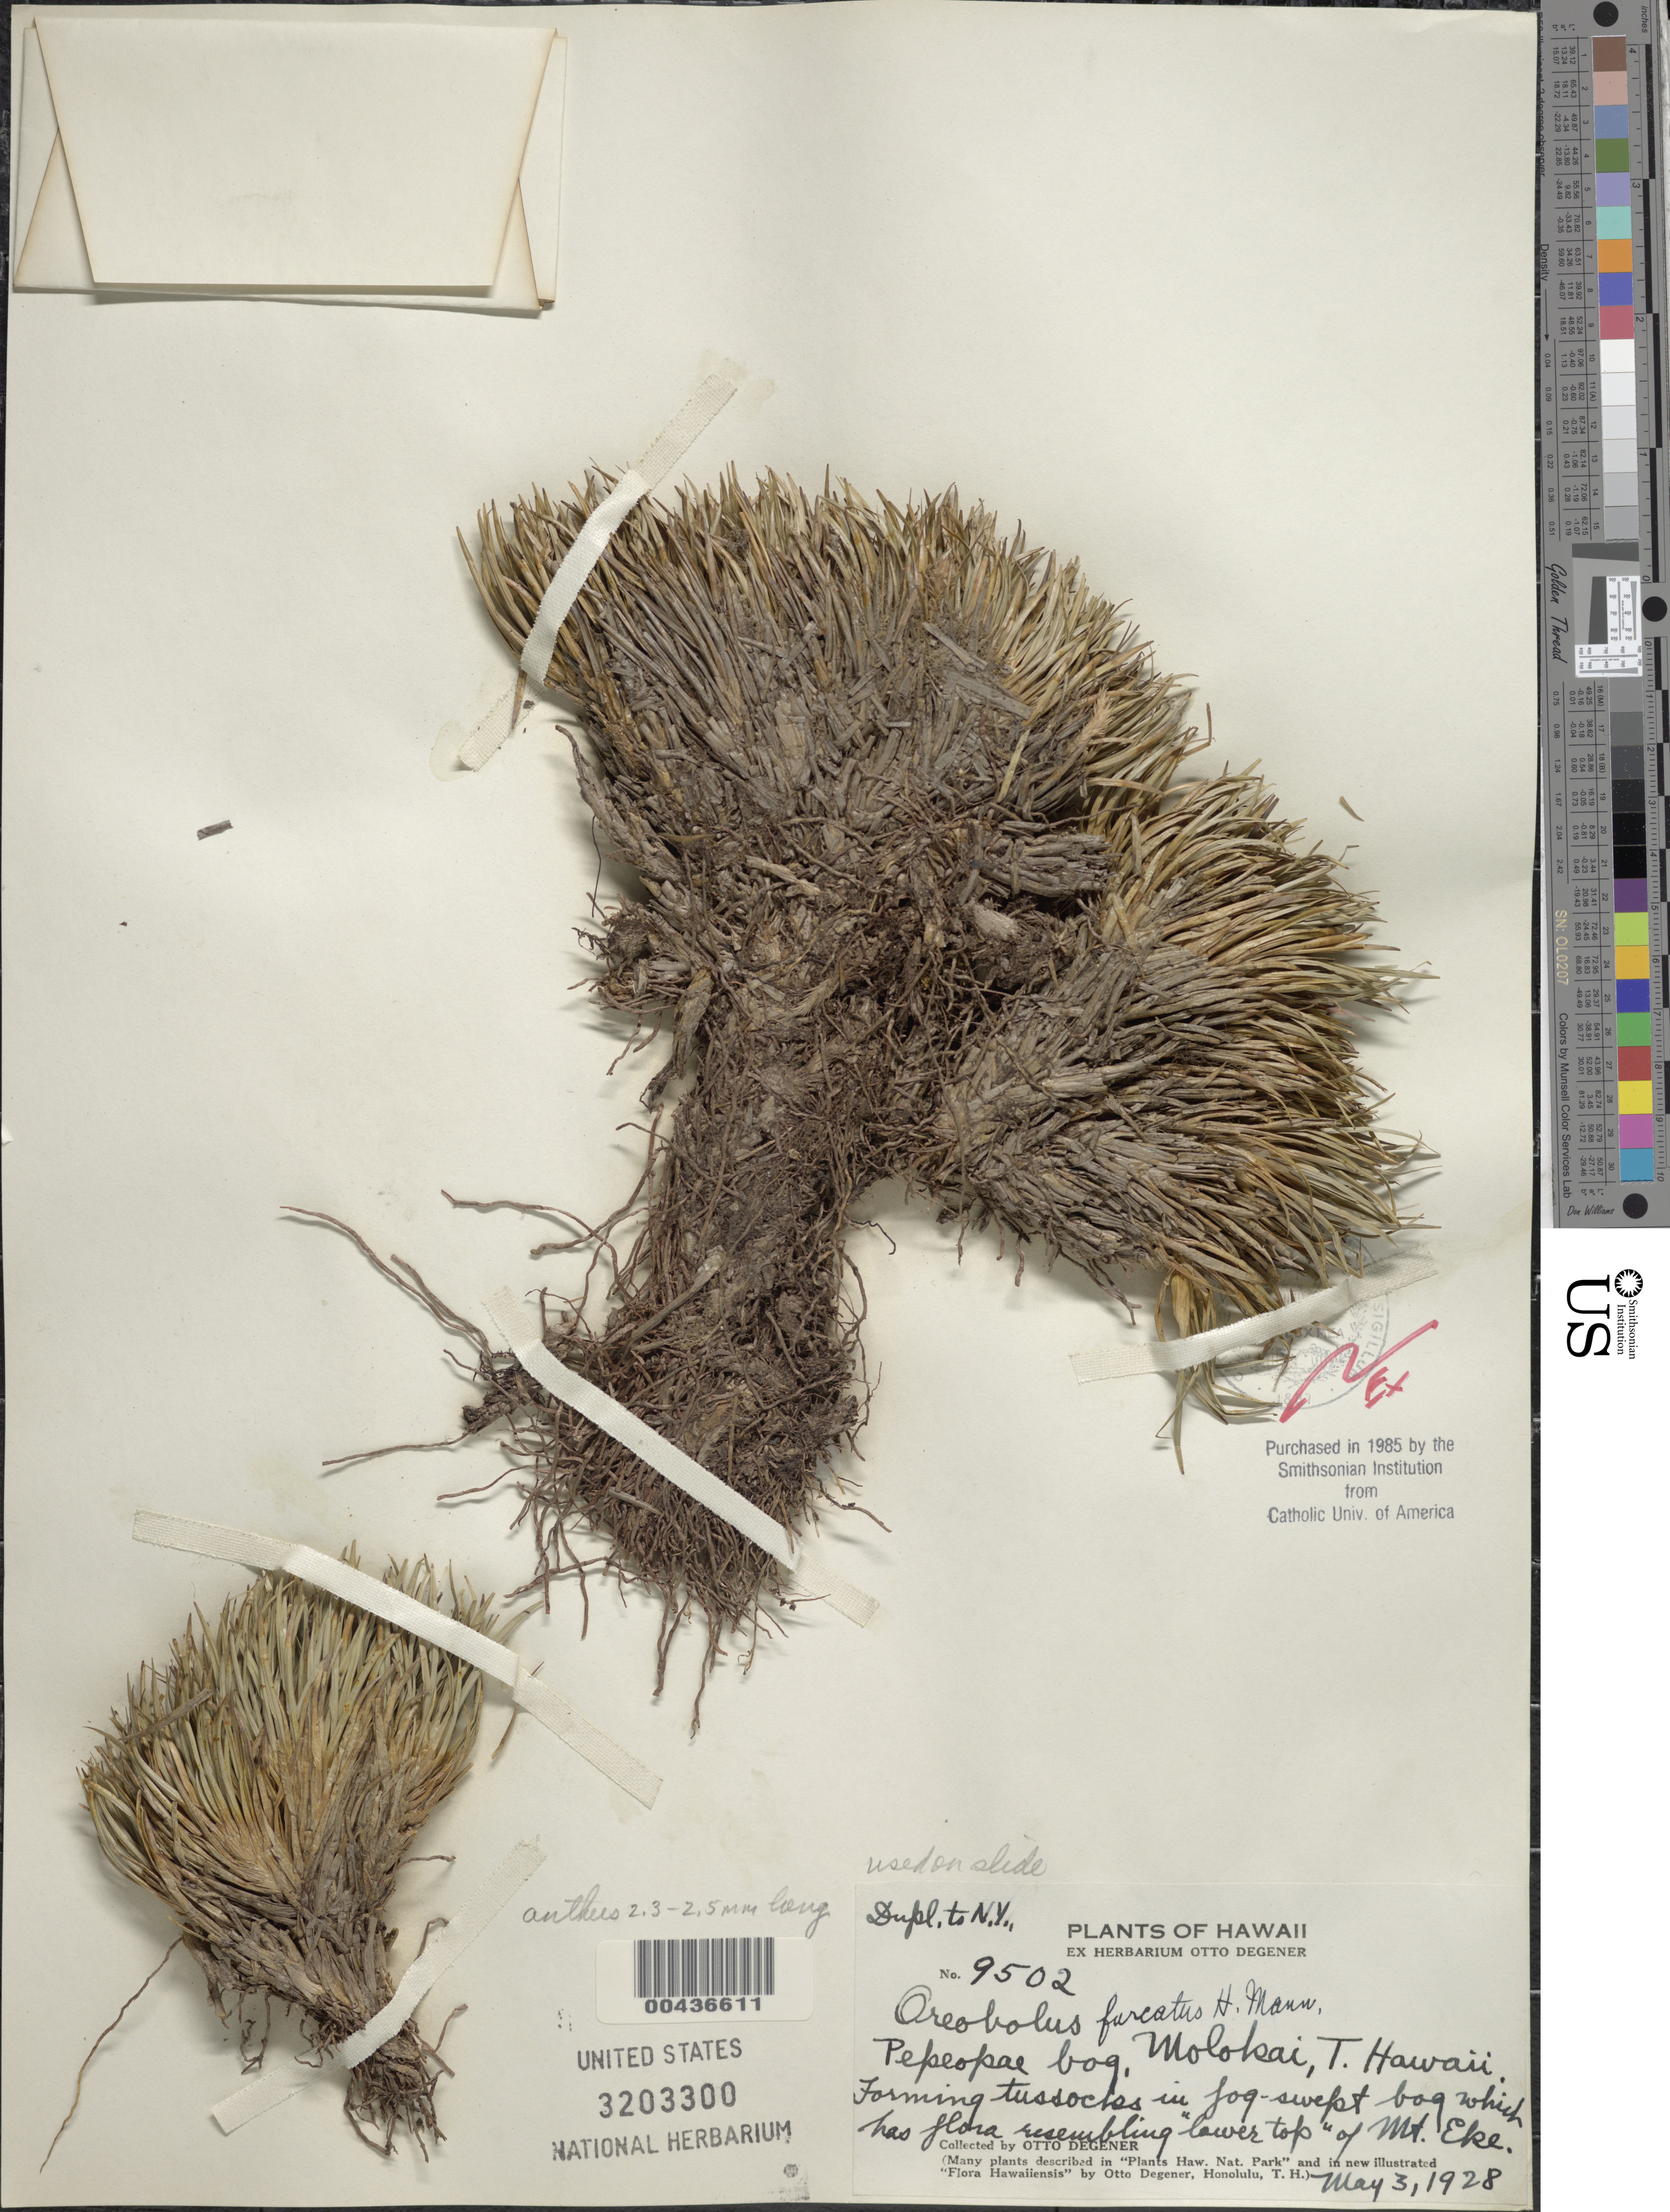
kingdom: Plantae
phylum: Tracheophyta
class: Liliopsida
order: Poales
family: Cyperaceae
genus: Oreobolus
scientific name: Oreobolus furcatus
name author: H. Mann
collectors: O. Degener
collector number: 9502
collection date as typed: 3 May 1928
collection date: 1928-05-03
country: United States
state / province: Hawaii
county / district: Maui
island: Moloka'i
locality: Pepeopae bog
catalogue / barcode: US 3203300